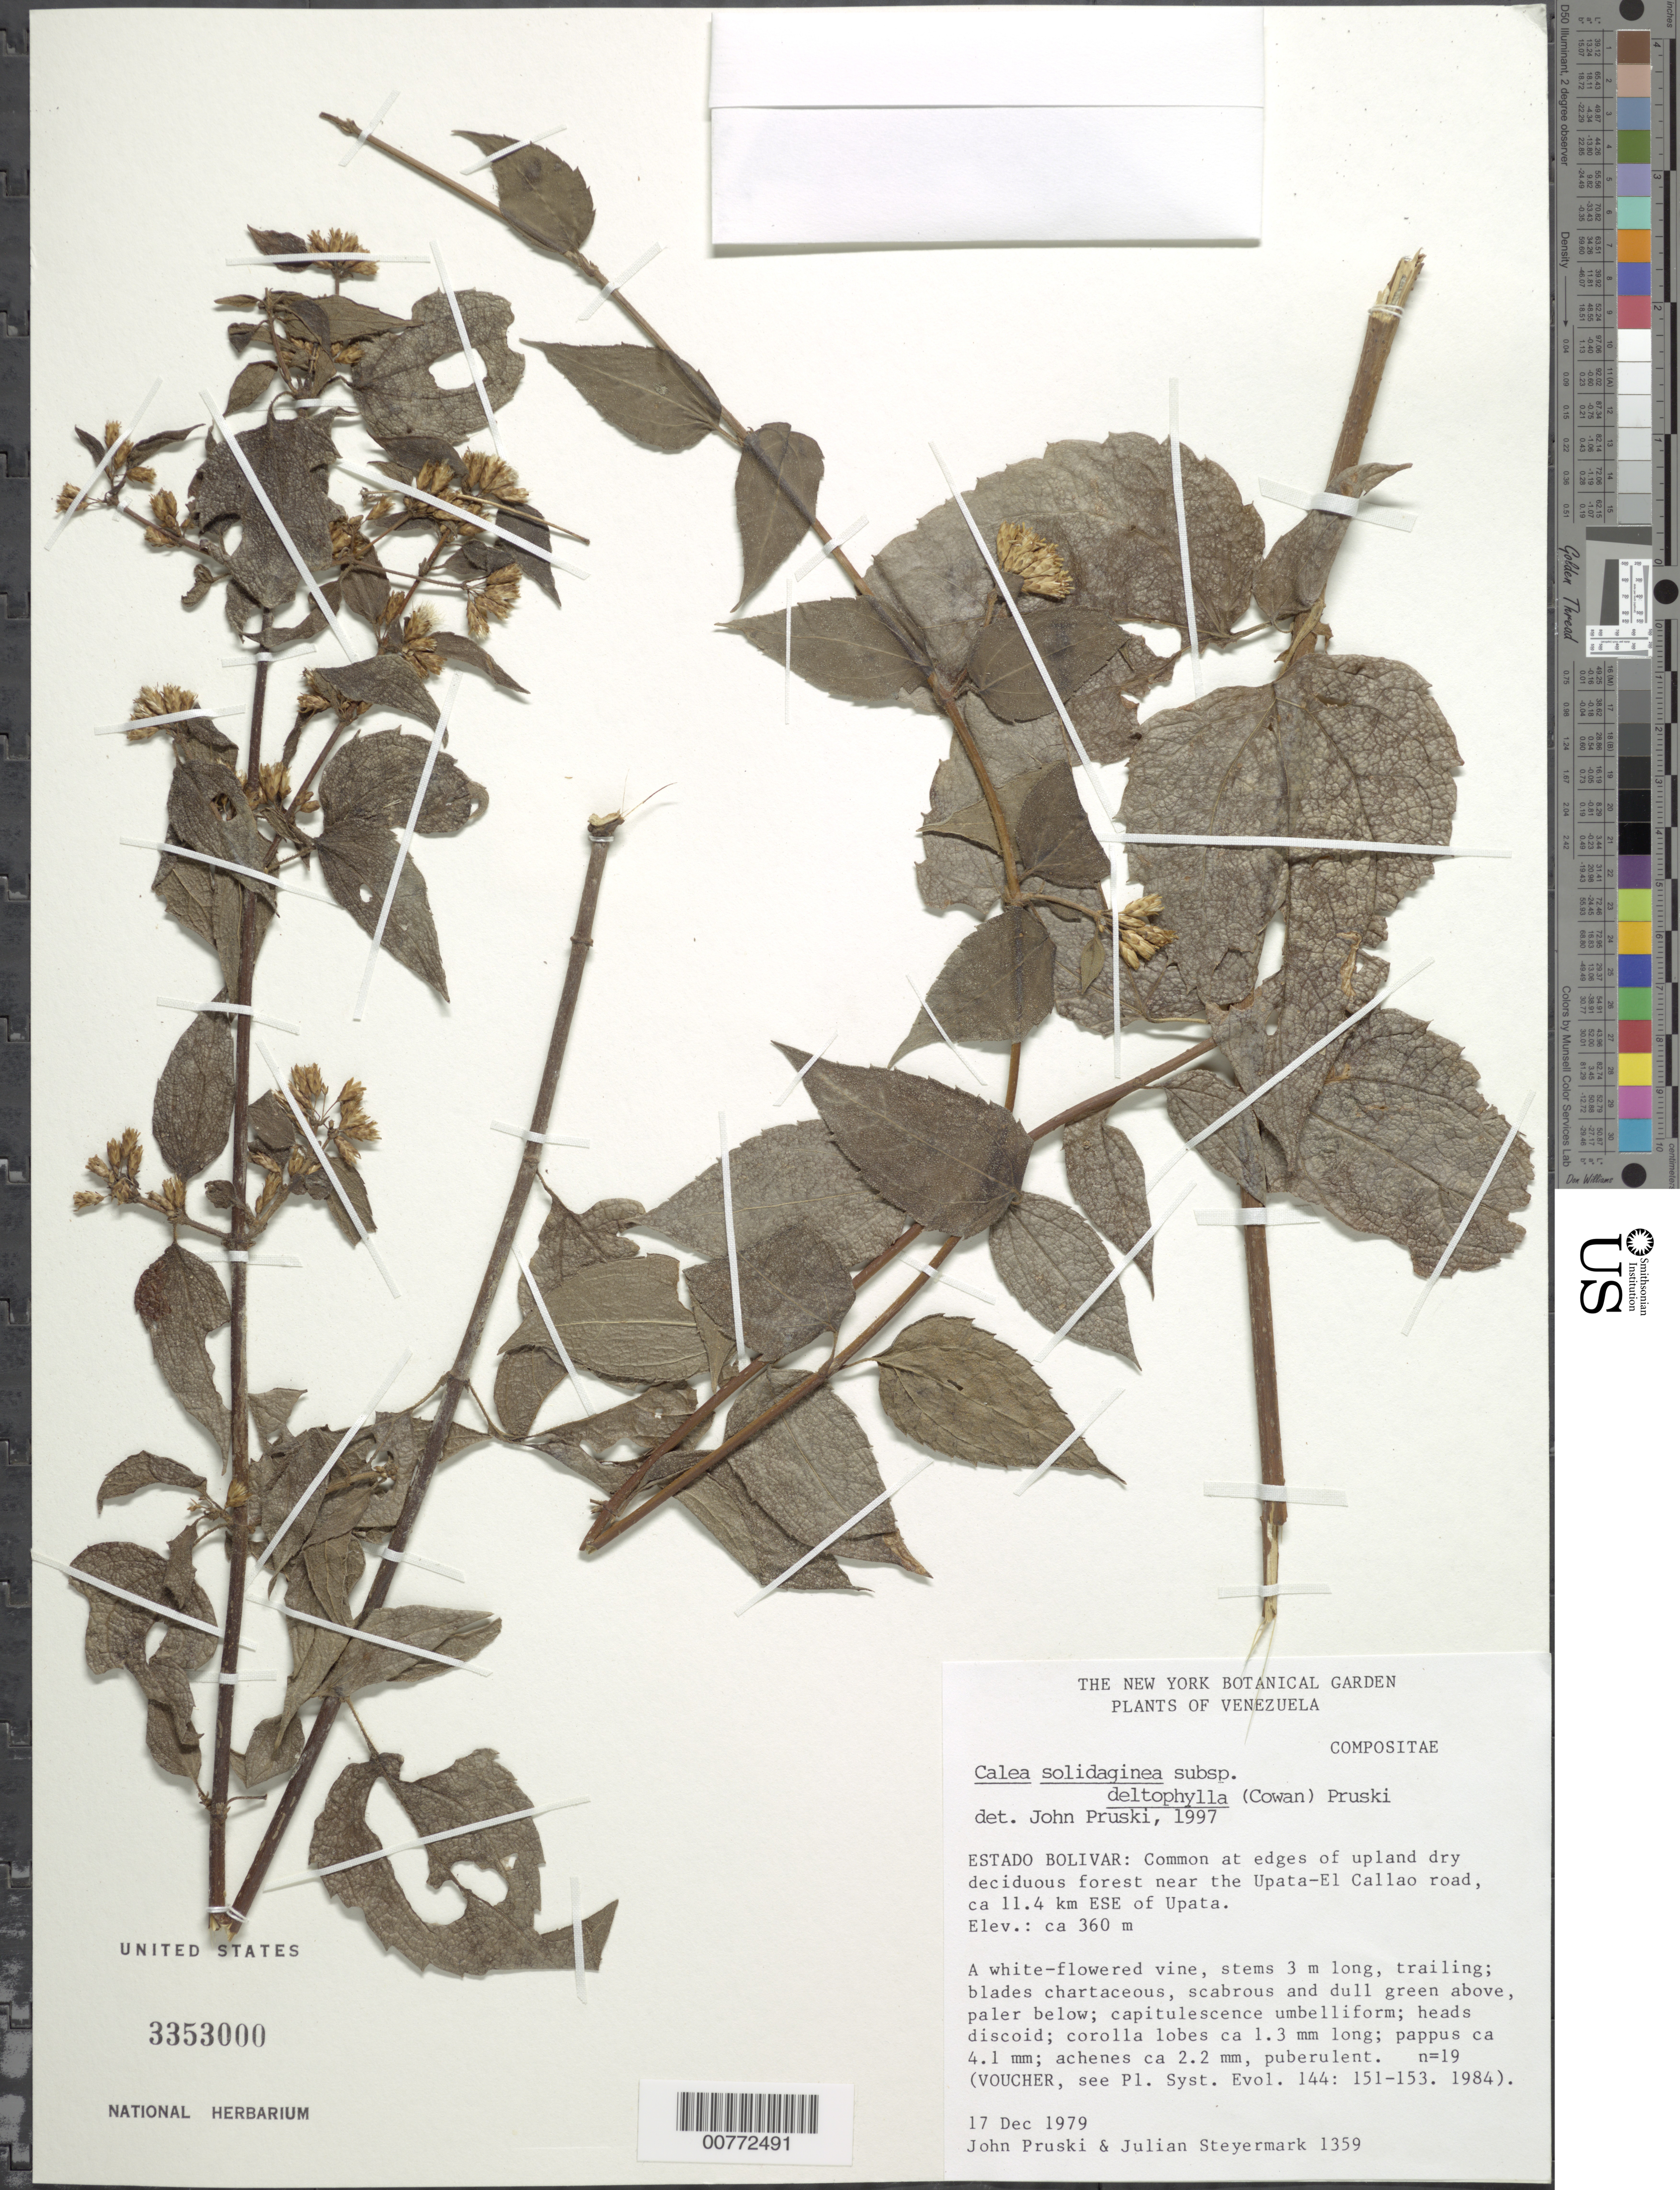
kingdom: Plantae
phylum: Tracheophyta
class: Magnoliopsida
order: Asterales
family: Asteraceae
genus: Calea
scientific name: Calea solidaginea subsp. deltophylla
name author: (R.S. Cowan) Pruski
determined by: Pruski, J. F.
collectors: J. F. Pruski & J. Steyermark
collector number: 1359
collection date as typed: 17-Dec-79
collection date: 1979-12-17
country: Venezuela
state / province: Bolívar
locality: Upata, 11.4 km ESE of, near Upata-El Callao rd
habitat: Edges of upland dry deciduous forest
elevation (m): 360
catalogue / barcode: US 3353000